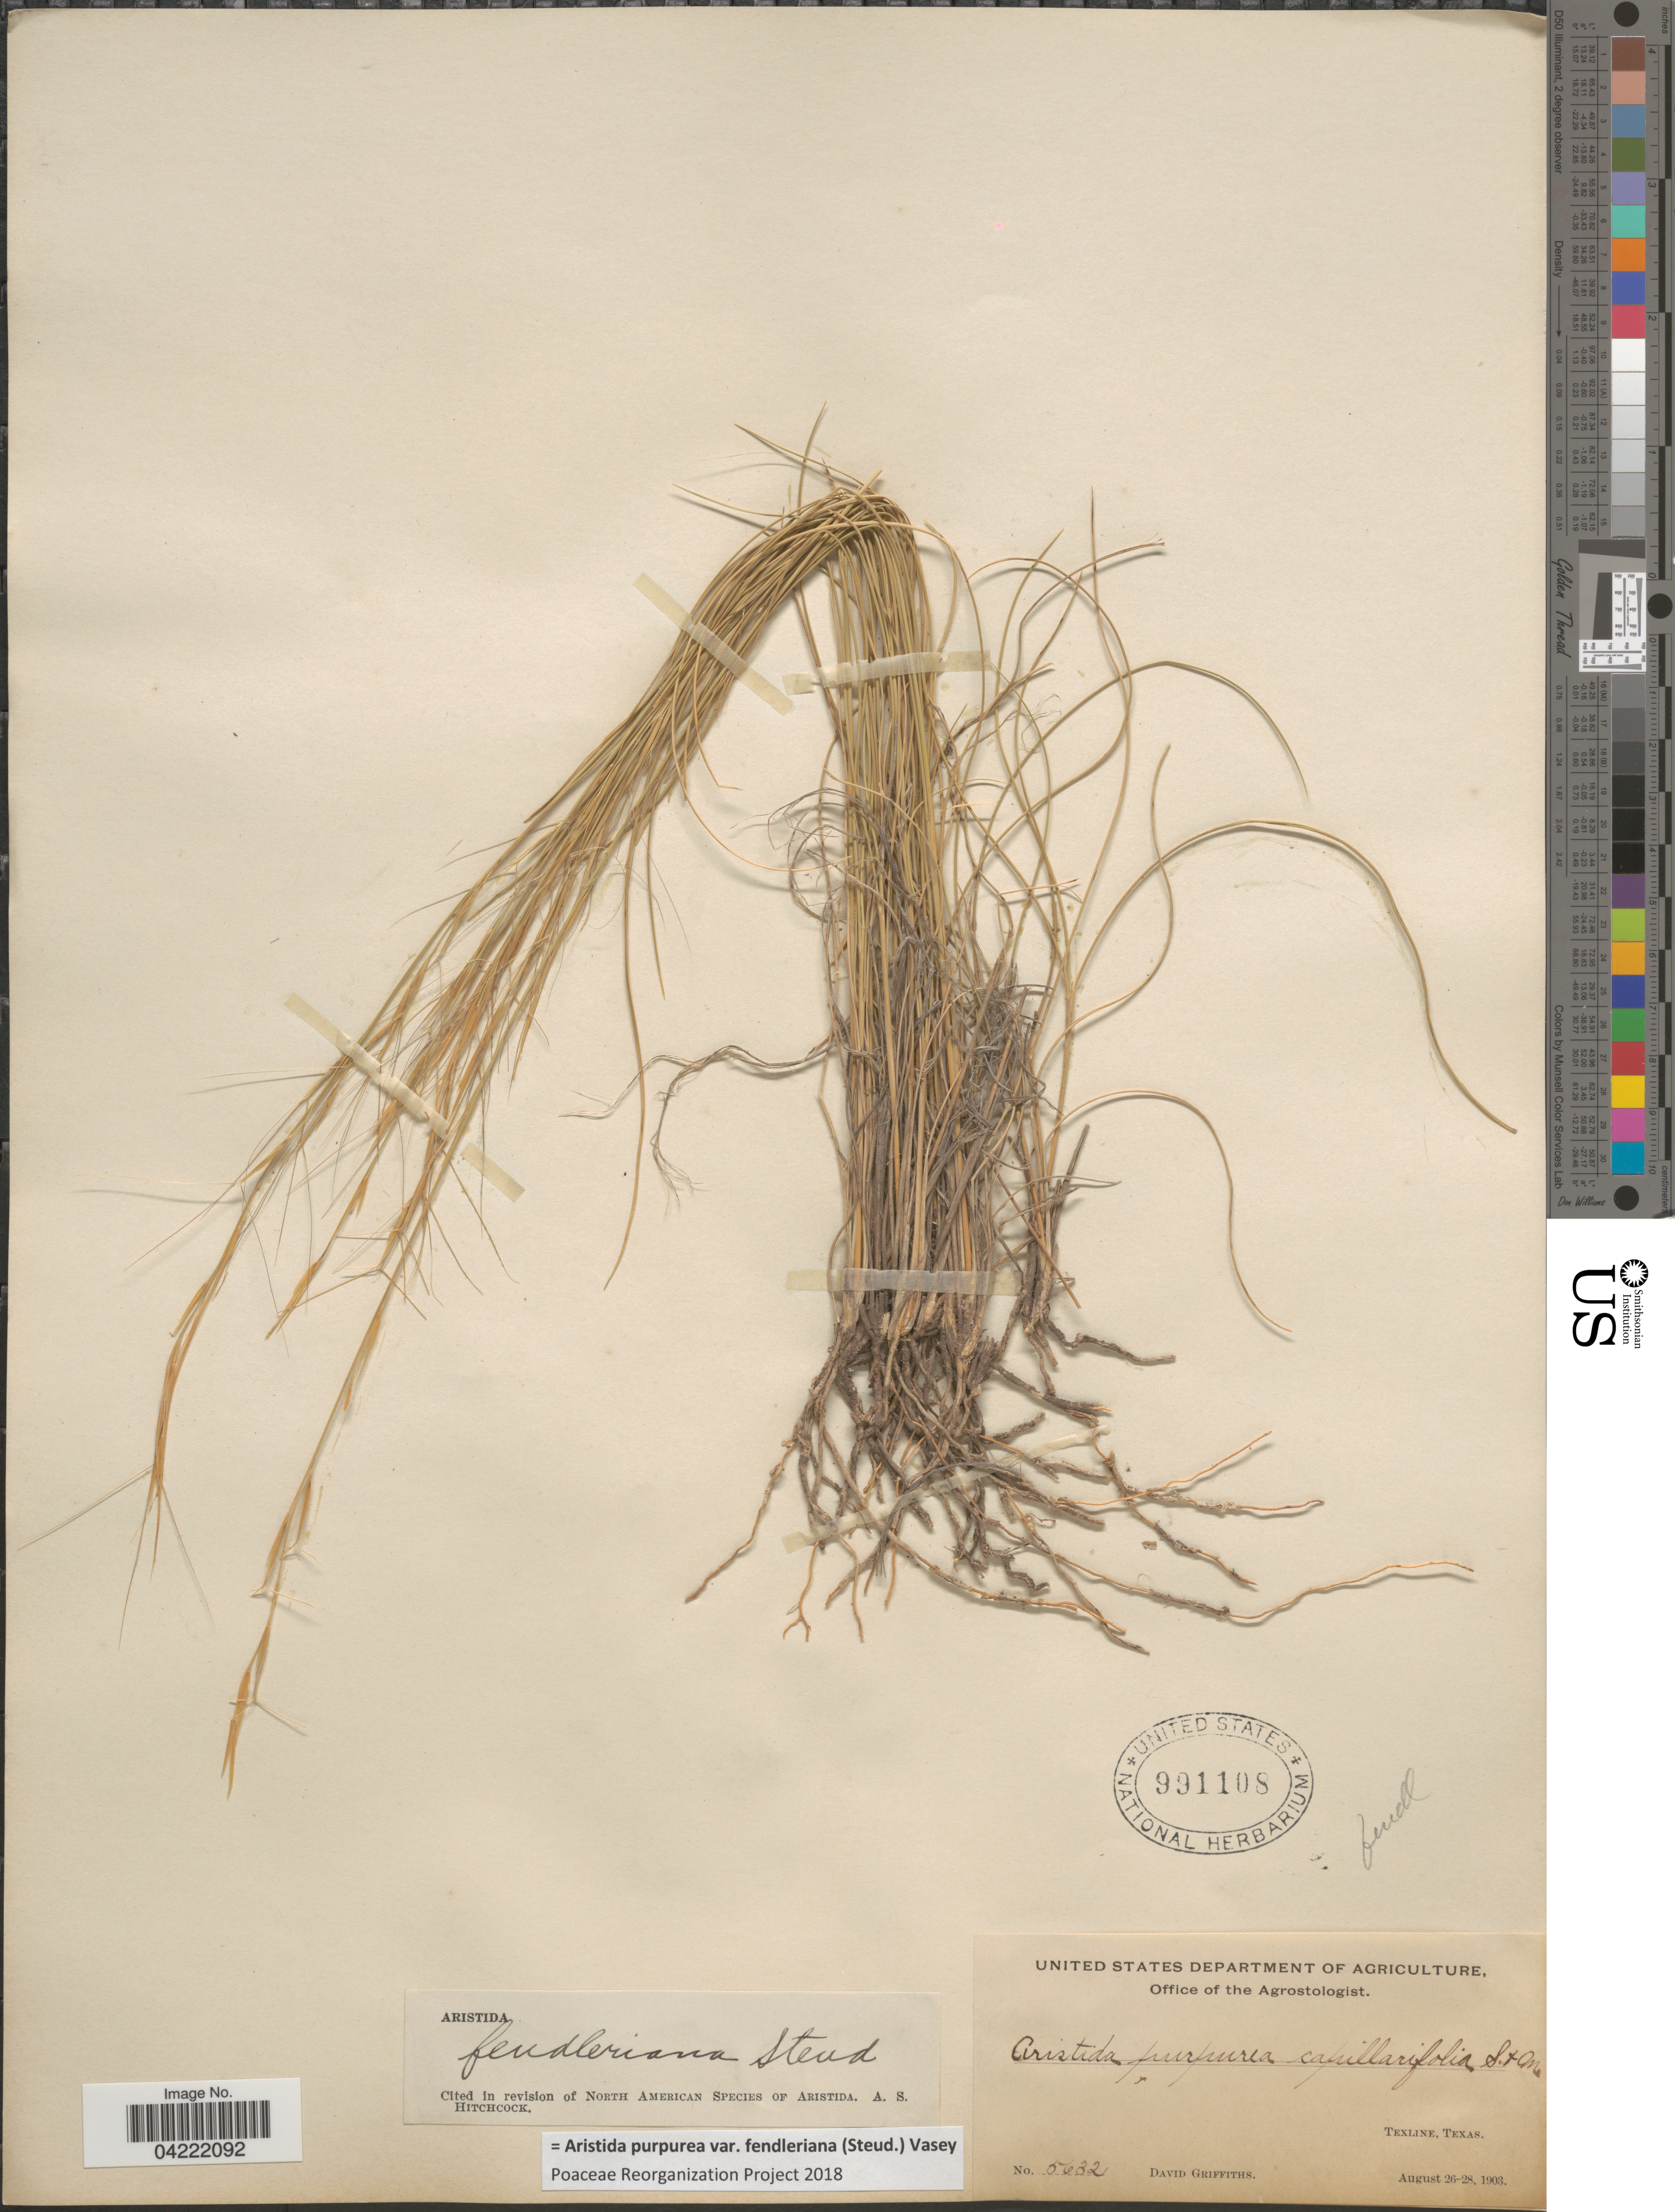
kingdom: Plantae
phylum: Tracheophyta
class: Liliopsida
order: Poales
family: Poaceae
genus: Aristida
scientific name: Aristida purpurea var. fendleriana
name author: (Steud.) Vasey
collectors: D. Griffiths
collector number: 5632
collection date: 1903-08-26/1903-08-28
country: United States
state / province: Texas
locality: Texline.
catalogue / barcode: US 991108